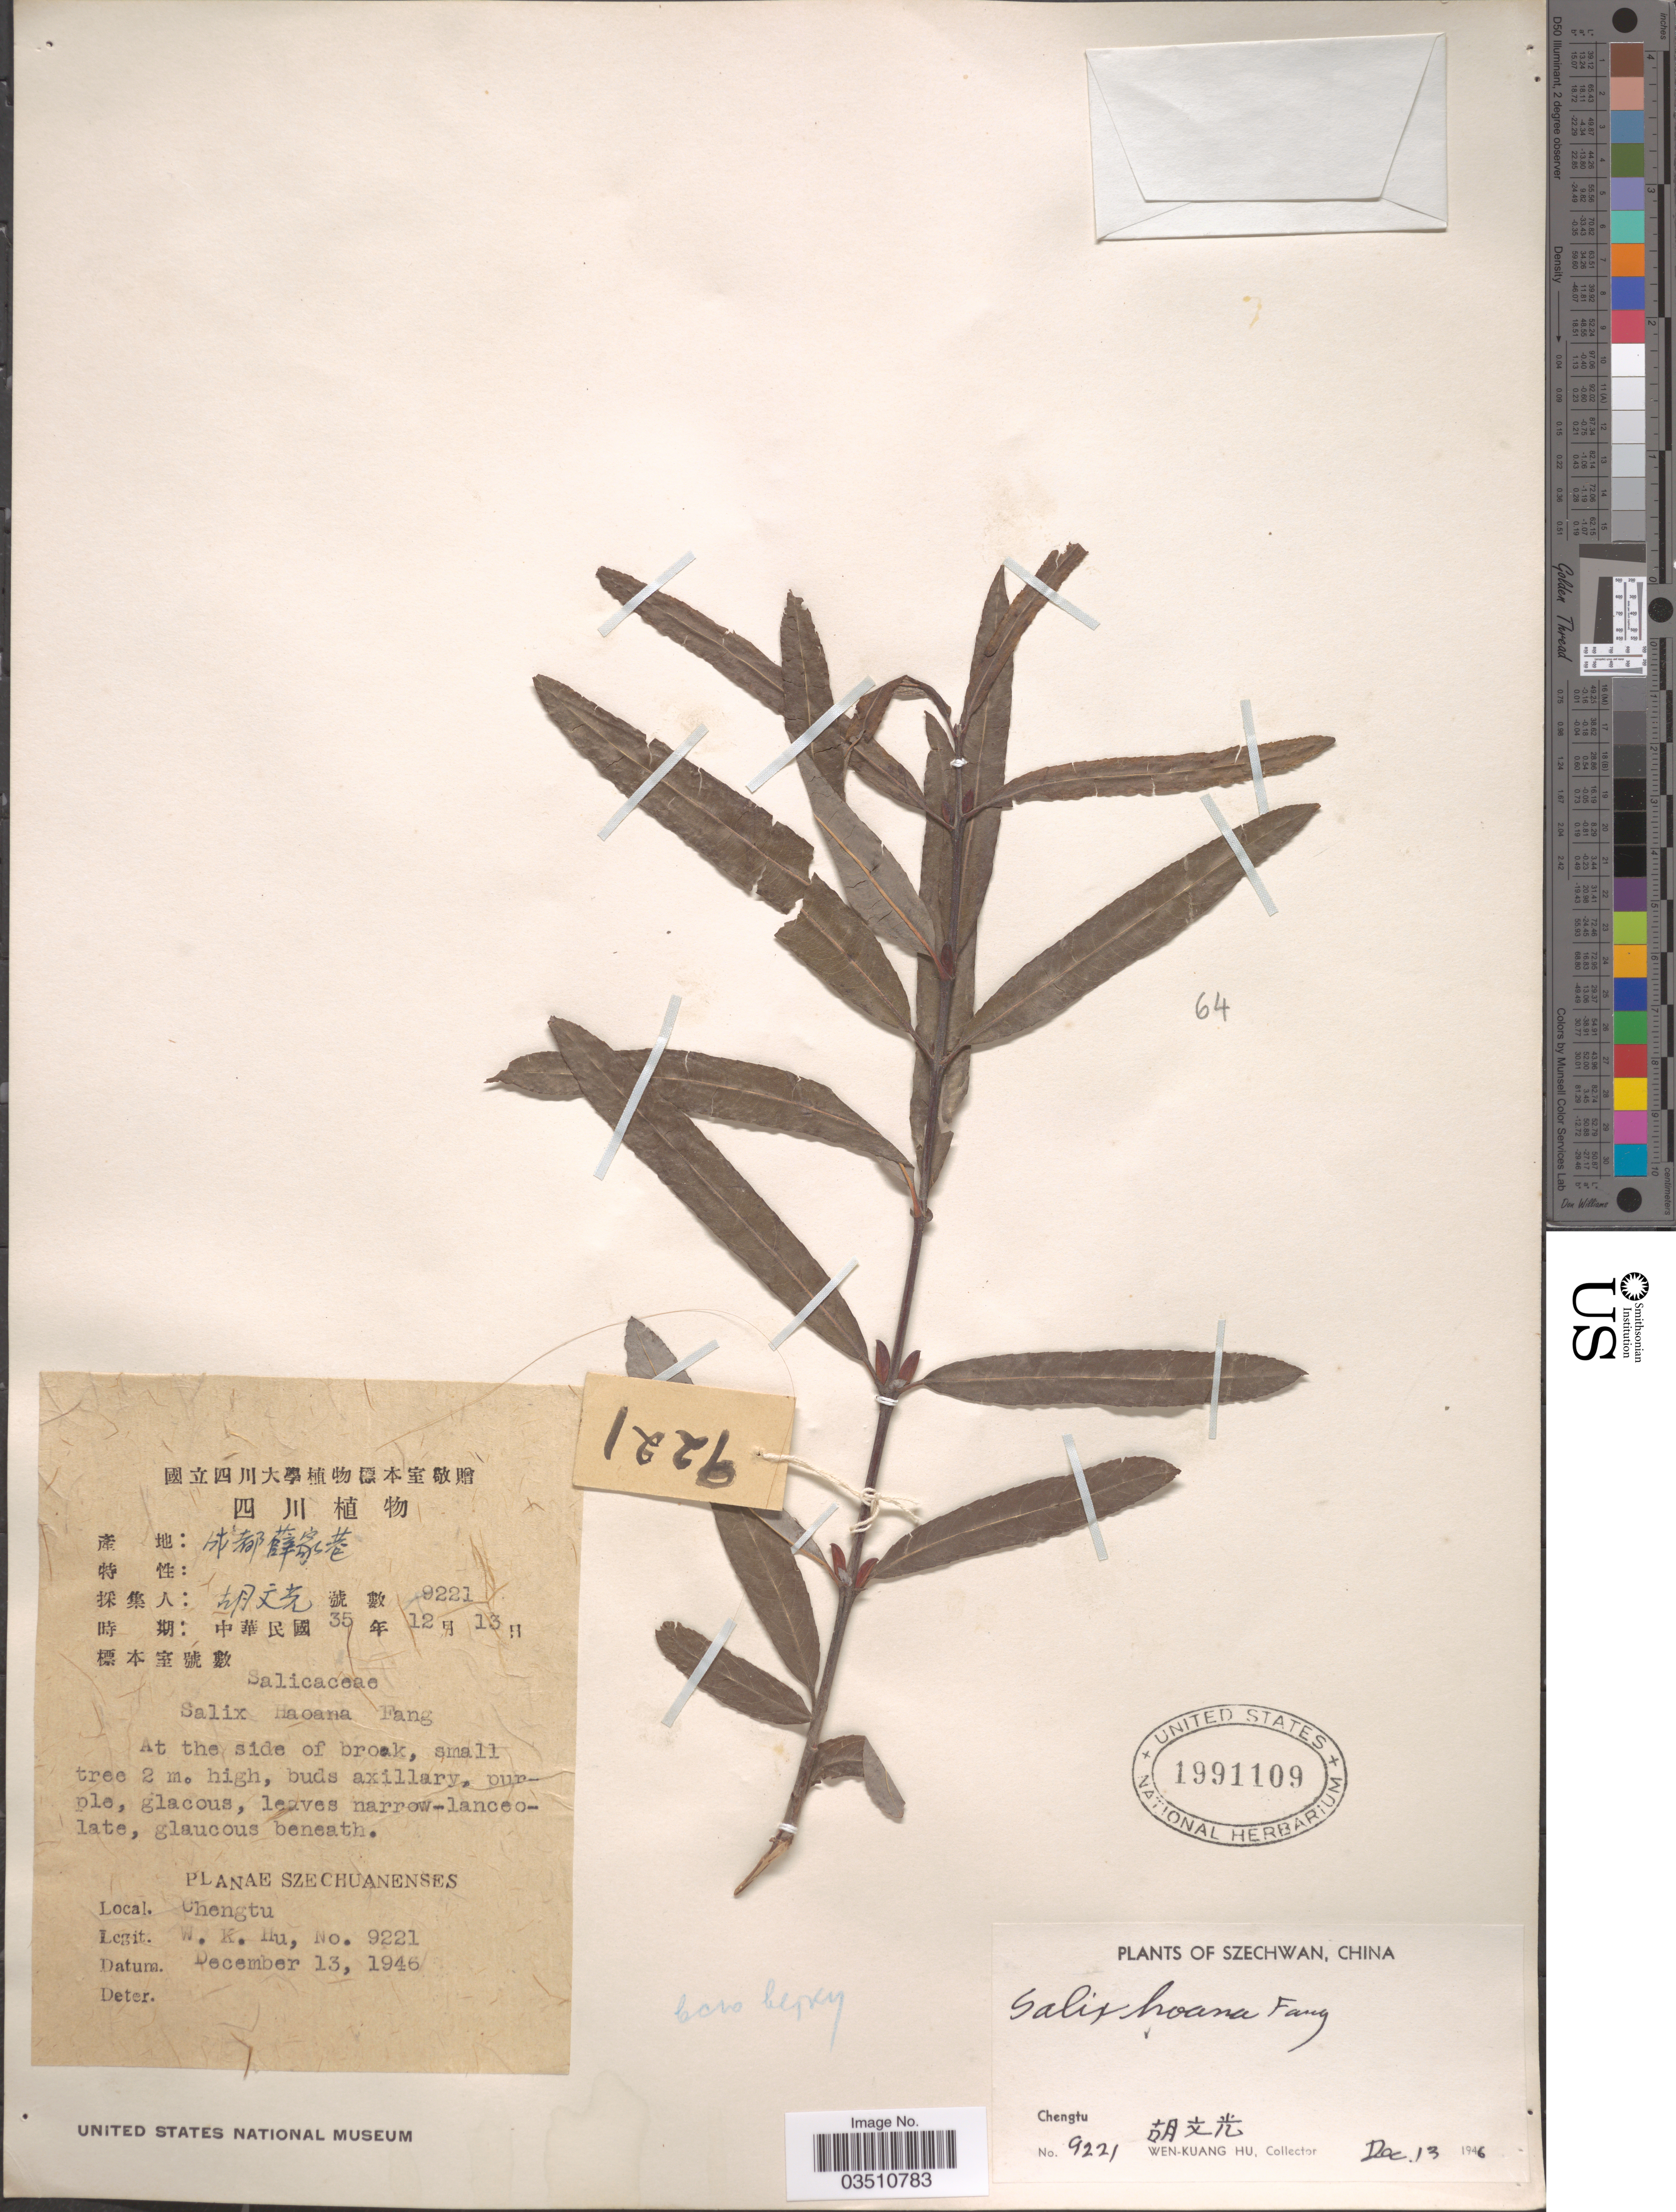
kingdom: Plantae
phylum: Tracheophyta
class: Magnoliopsida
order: Malpighiales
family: Salicaceae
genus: Salix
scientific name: Salix haoana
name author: C.F. Fang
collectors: W. K. Hu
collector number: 9221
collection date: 1946-12-13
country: China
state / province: Sichuan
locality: Szechwan. Chengtu.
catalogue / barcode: US 1991109